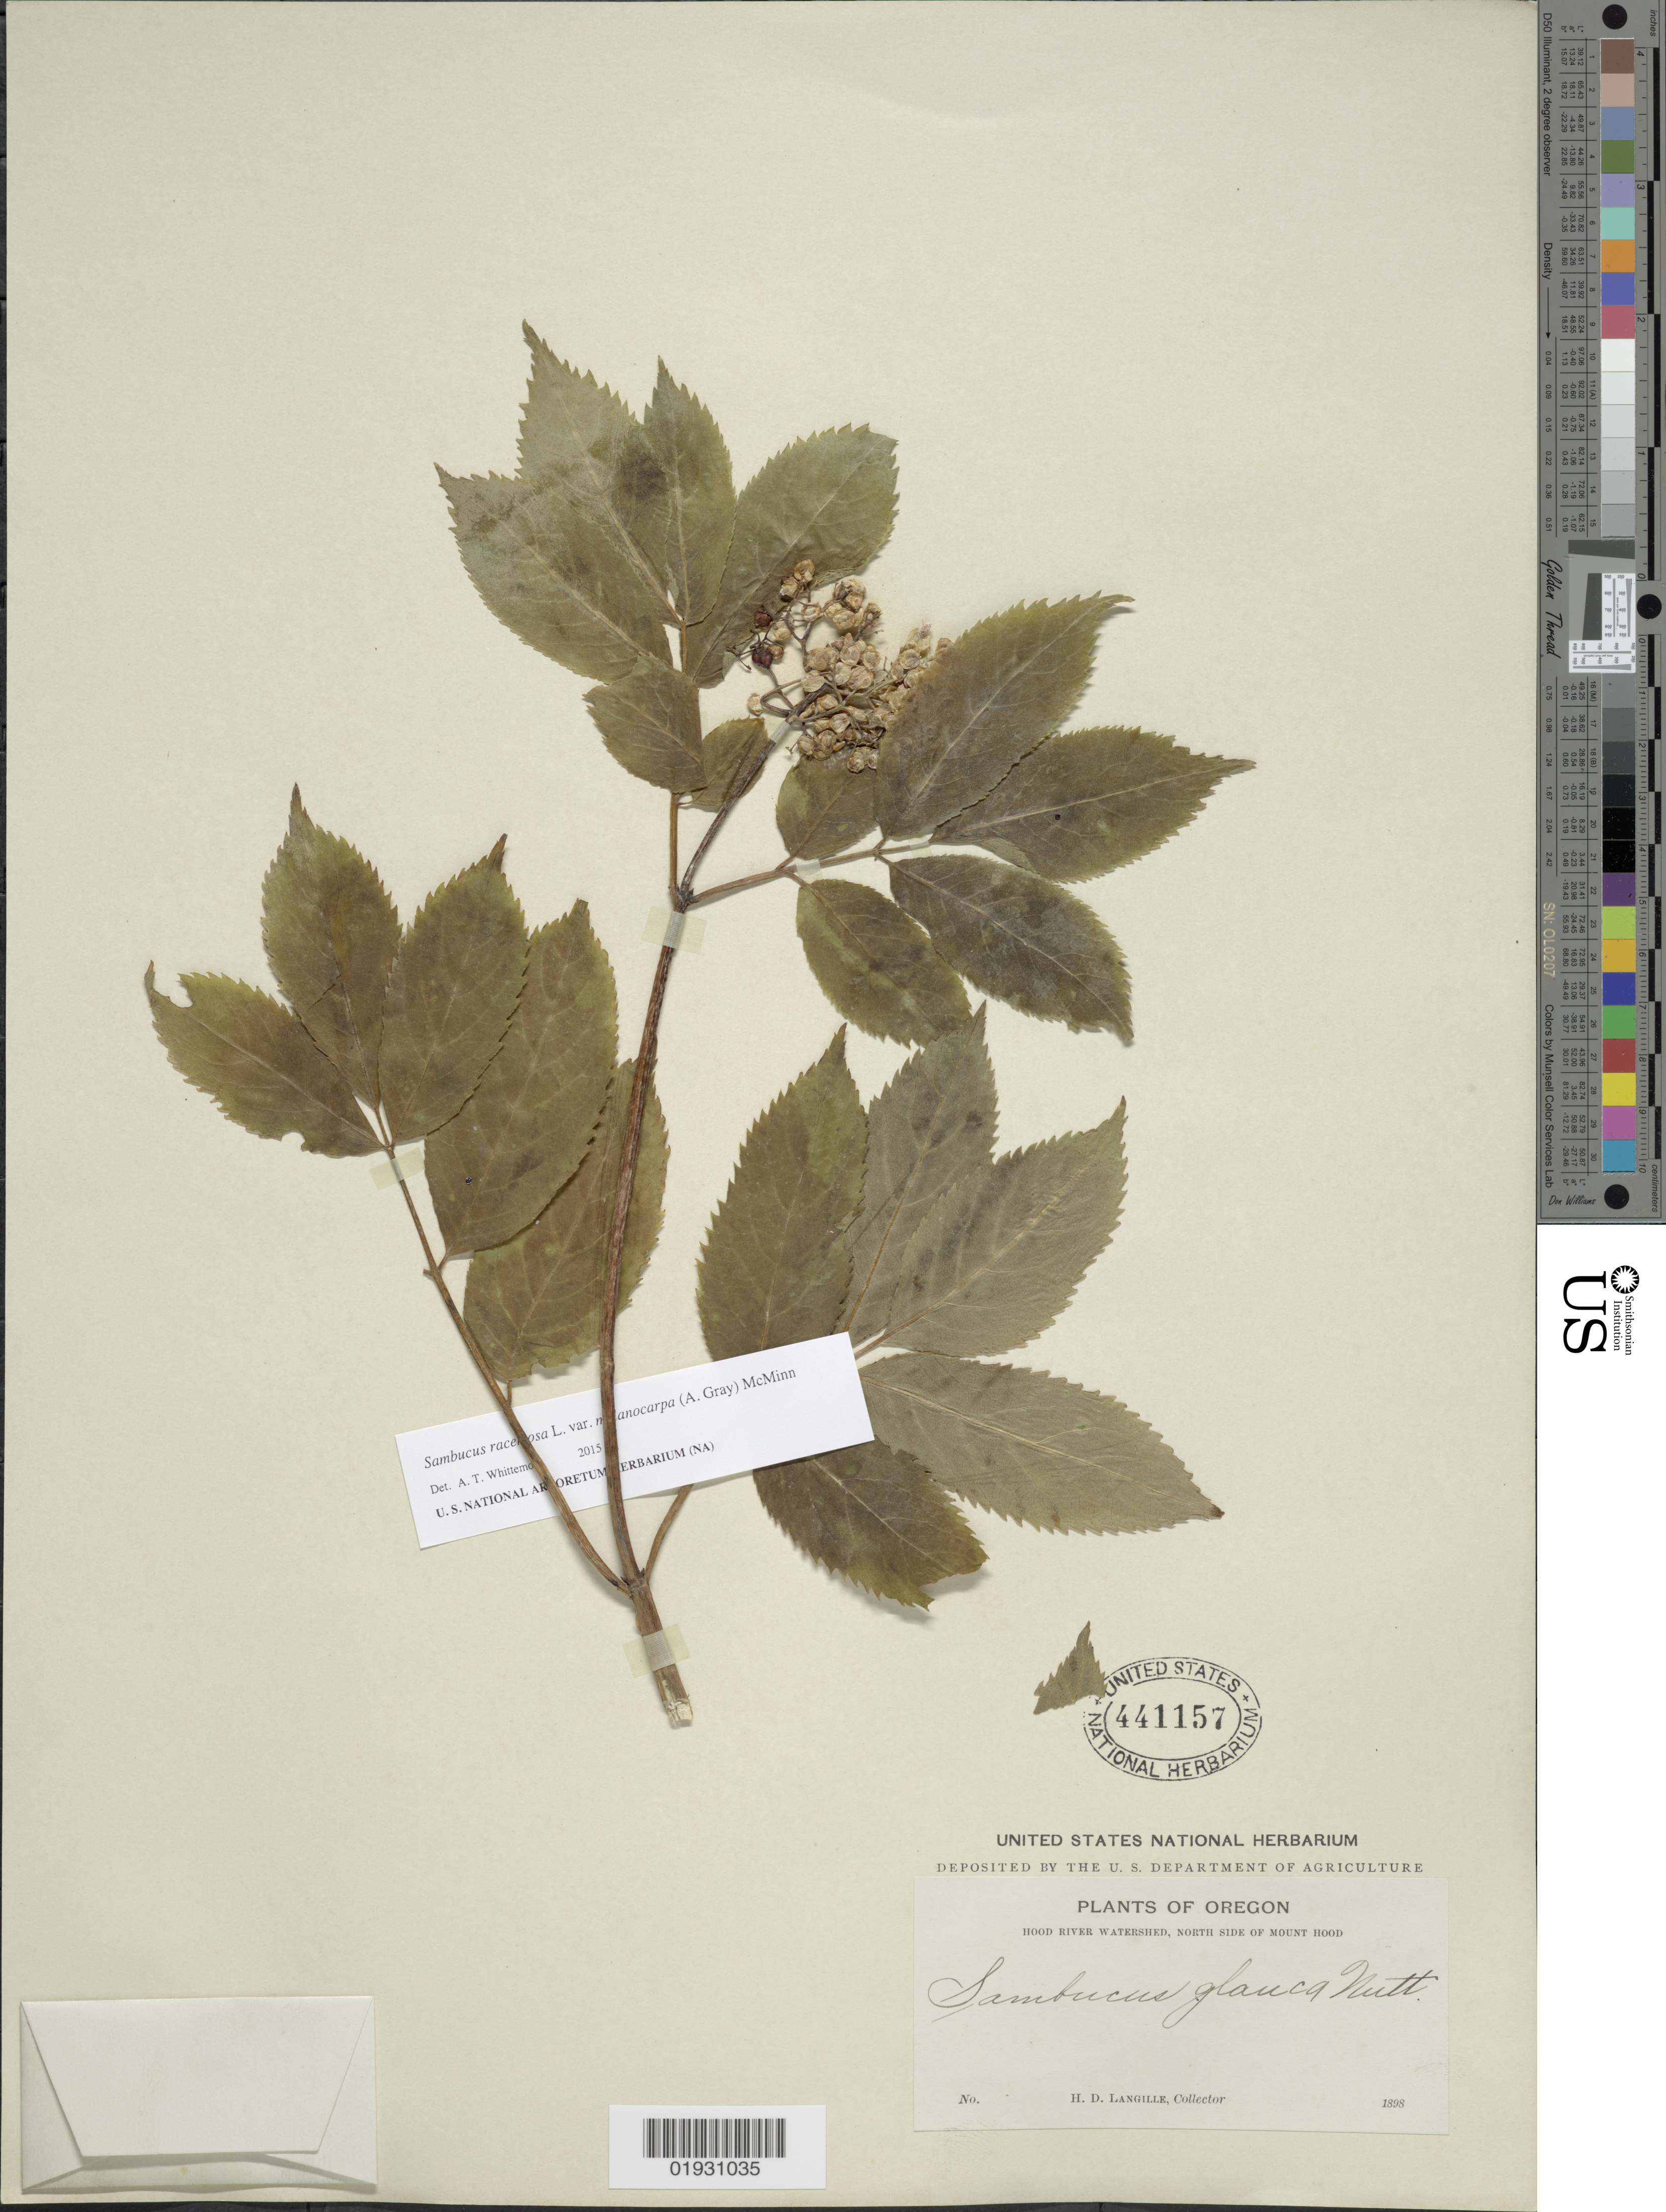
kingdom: Plantae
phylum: Tracheophyta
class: Magnoliopsida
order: Dipsacales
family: Viburnaceae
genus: Sambucus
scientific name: Sambucus melanocarpa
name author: A. Gray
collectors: H. Langille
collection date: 1898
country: United States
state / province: Oregon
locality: Hood River Watershed, North side of Mount Hood.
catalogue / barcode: US 441157